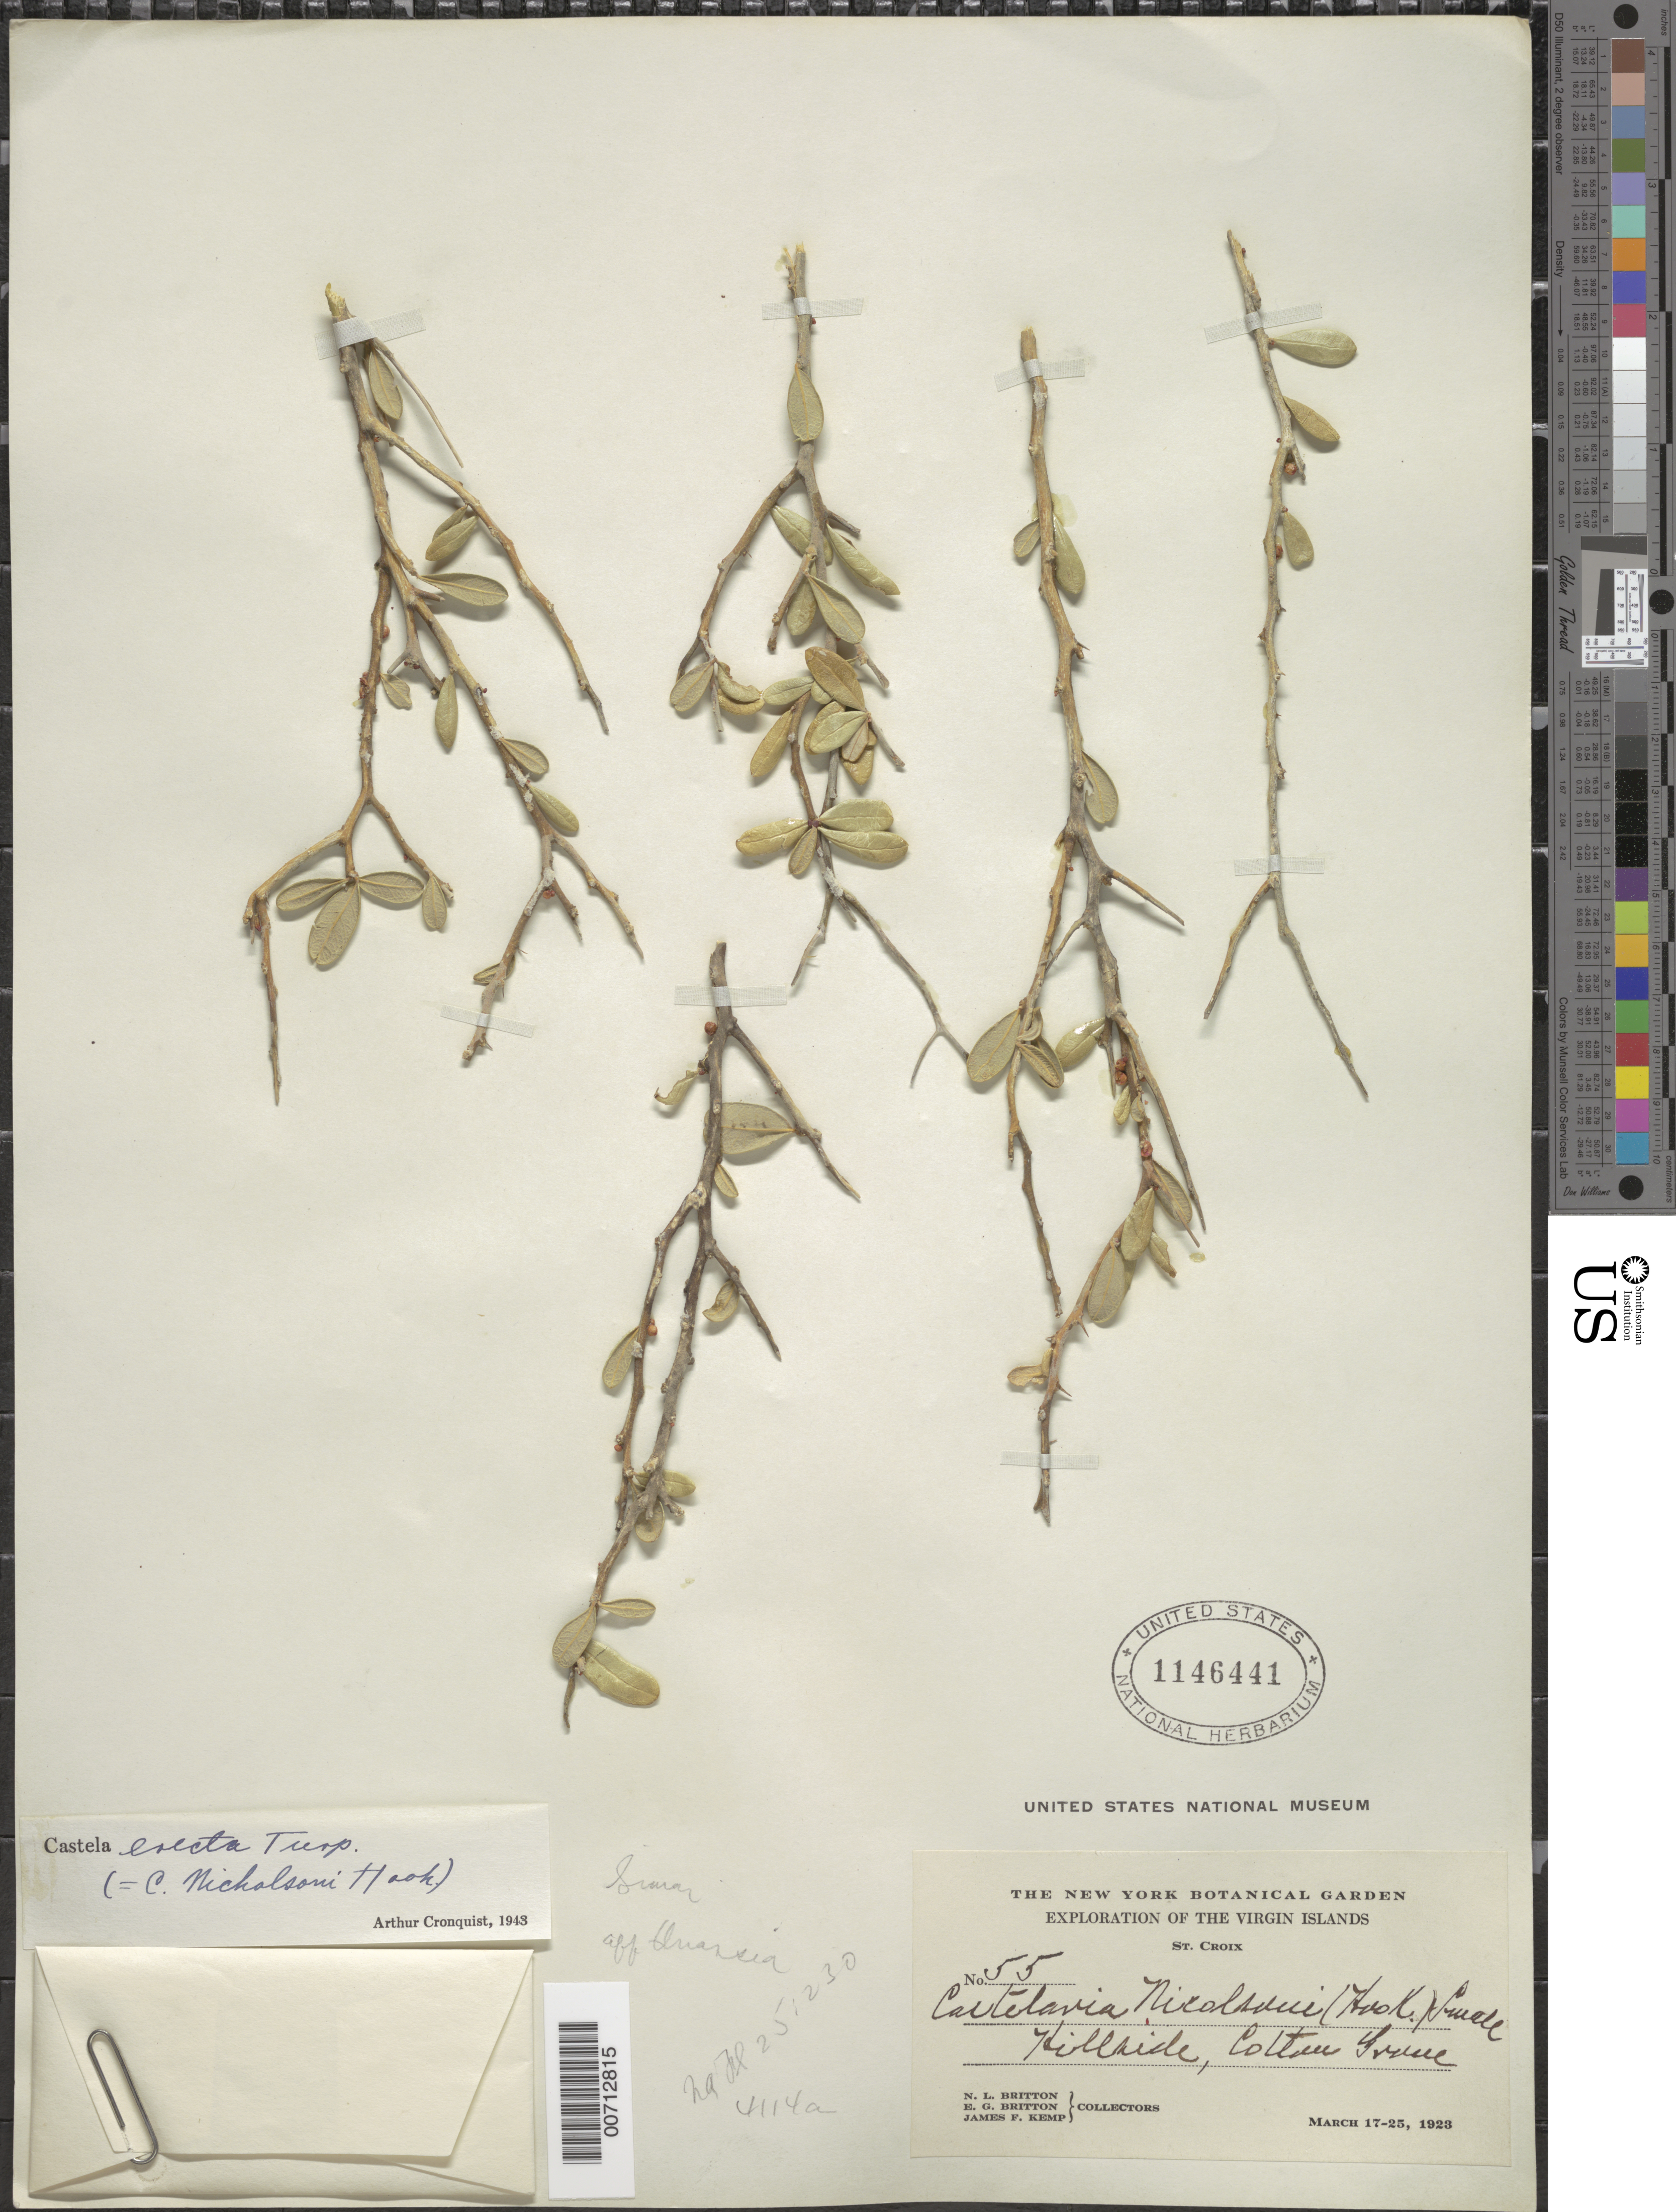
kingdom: Plantae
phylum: Tracheophyta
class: Magnoliopsida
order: Sapindales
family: Simaroubaceae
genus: Castela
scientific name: Castela erecta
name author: Turpin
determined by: Cronquist, A. J.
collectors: N. Britton, E. G. Britton & J. F. Kemp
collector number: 55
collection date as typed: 17 Mar 1923 to 25 Mar 1923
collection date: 1923-03-17/1923-03-25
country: U.S. Virgin Islands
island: St. Croix Island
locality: Cotton Grove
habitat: Hillside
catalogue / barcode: US 1146441